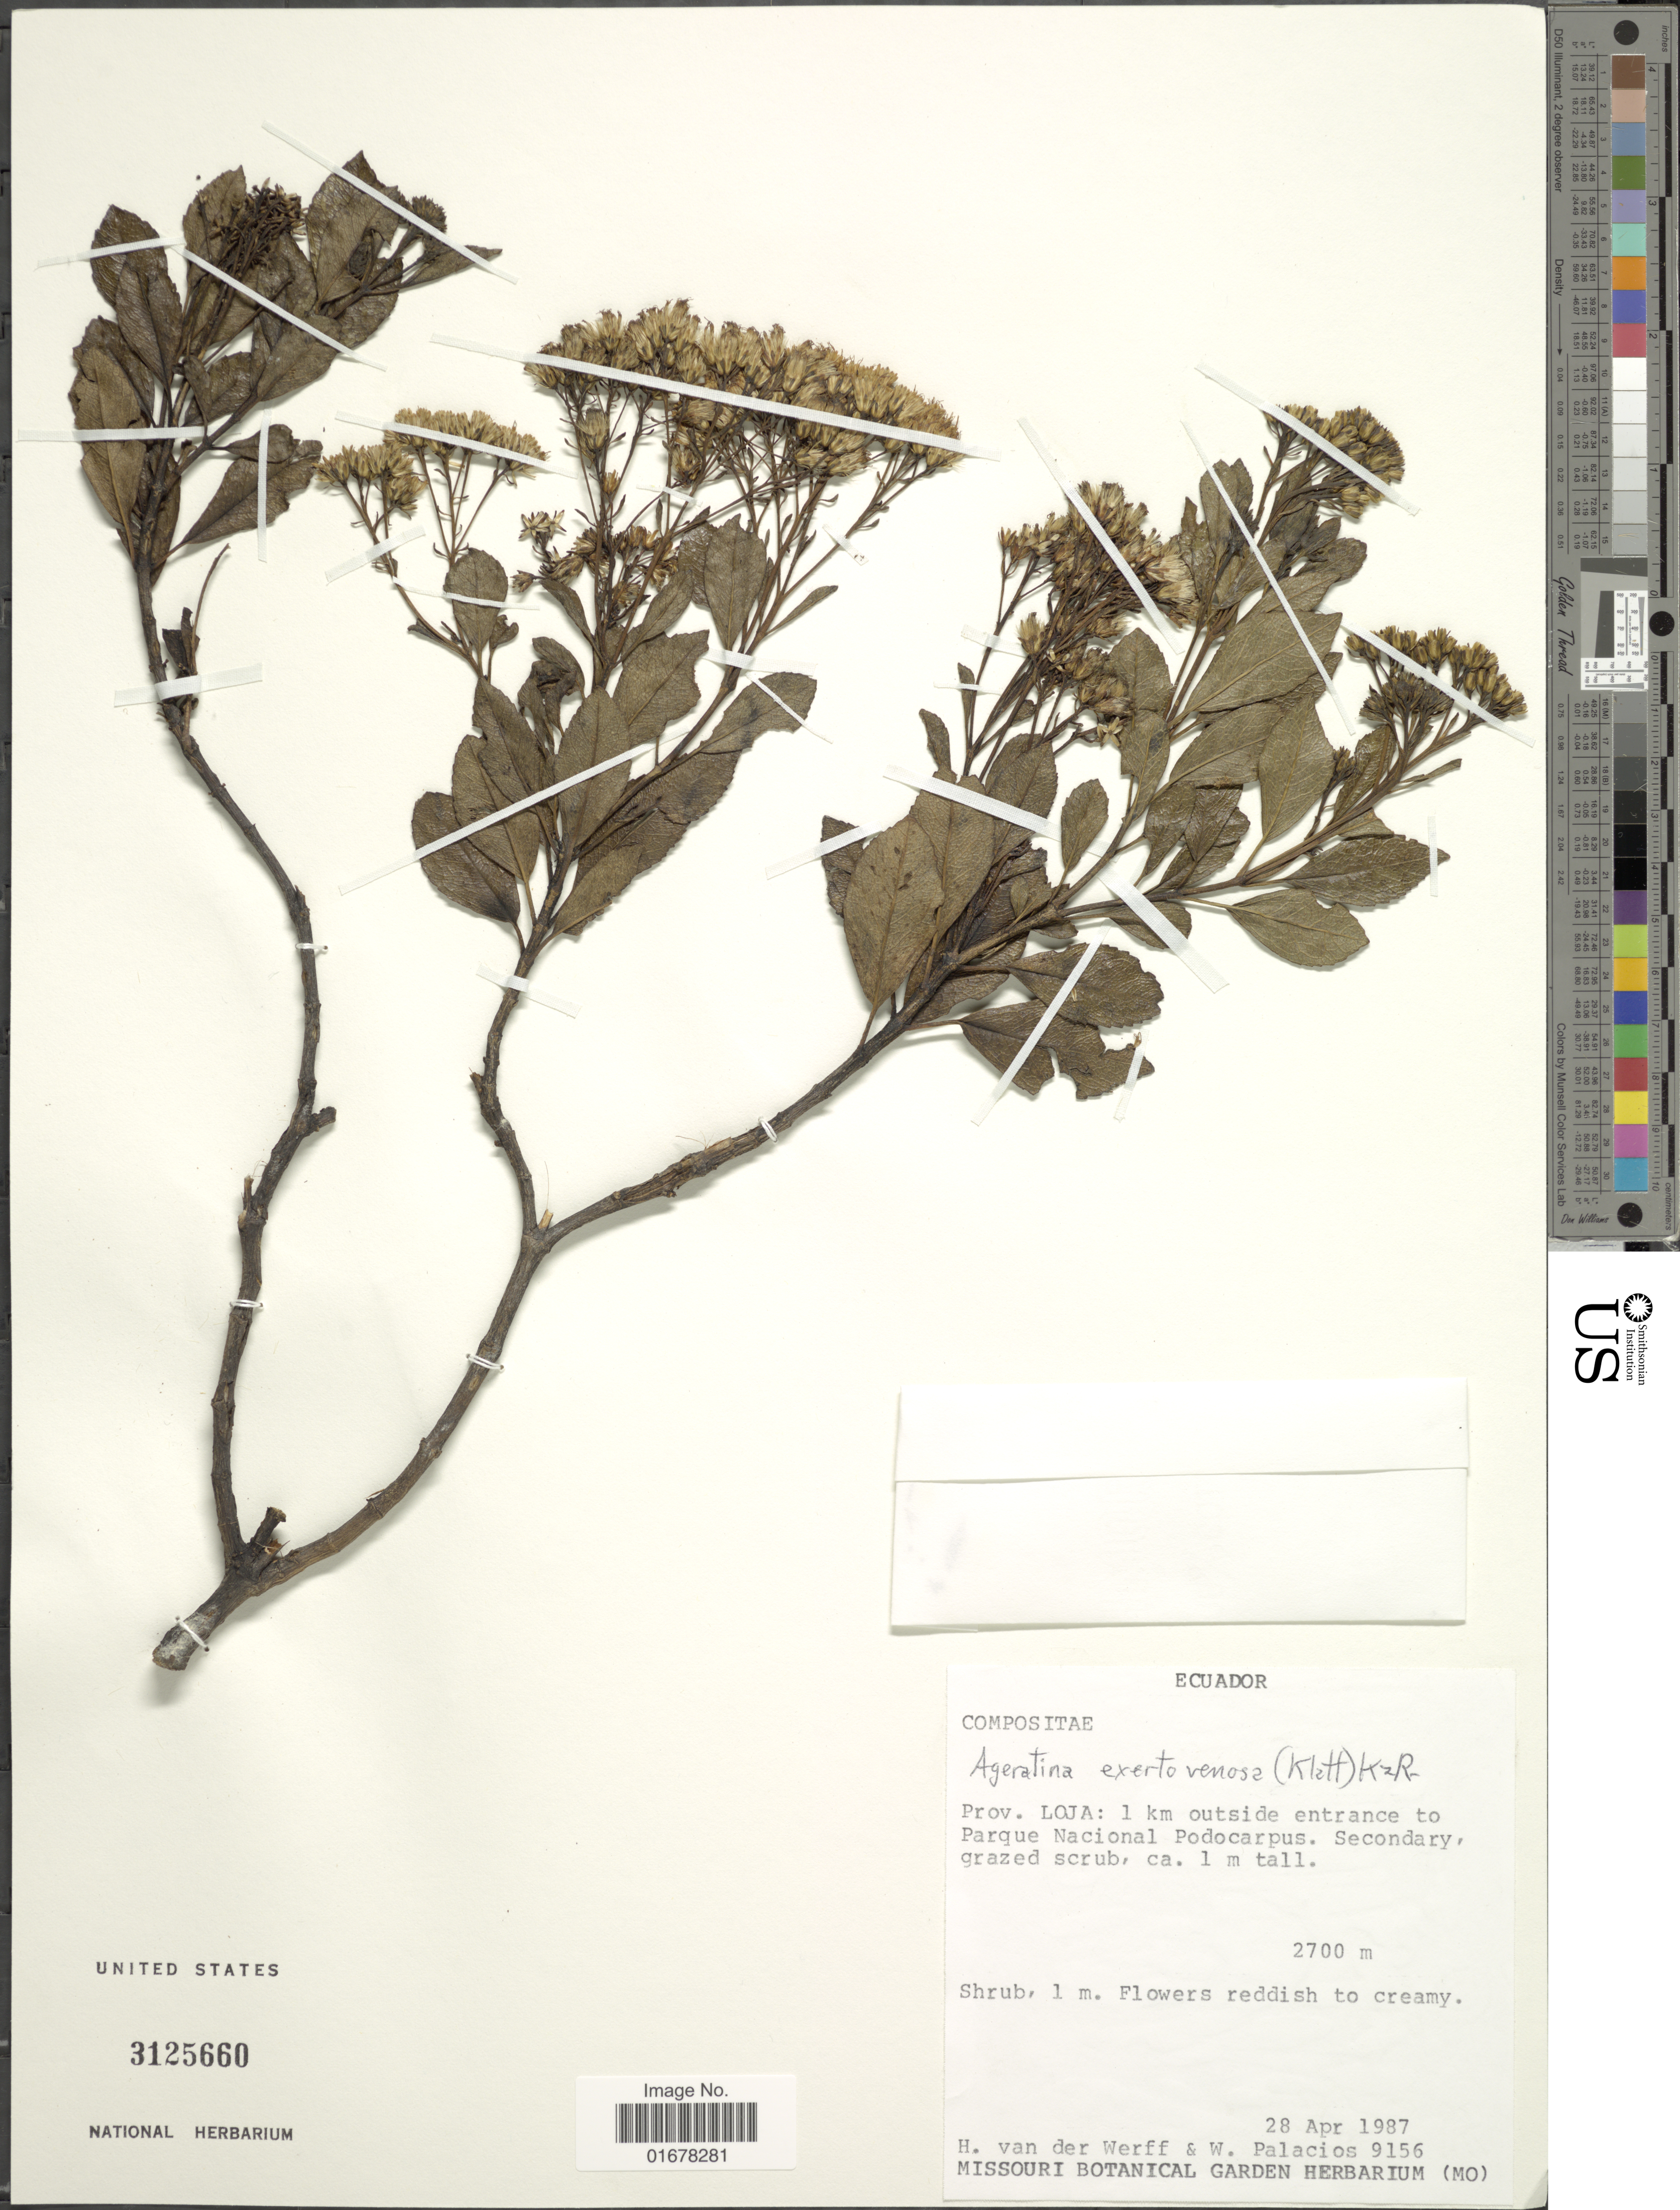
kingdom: Plantae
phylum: Tracheophyta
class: Magnoliopsida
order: Asterales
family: Asteraceae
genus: Ageratina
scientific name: Ageratina exserto-venosa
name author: (Klatt) R.M. King & H. Rob.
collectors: H. van der Werff & W. Palacios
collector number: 9156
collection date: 1987-04-28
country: Ecuador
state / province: Loja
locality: Prov. Loja: 1 km outside entrance to Parque Nacional Podocarpus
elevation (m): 2700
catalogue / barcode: US 3125660